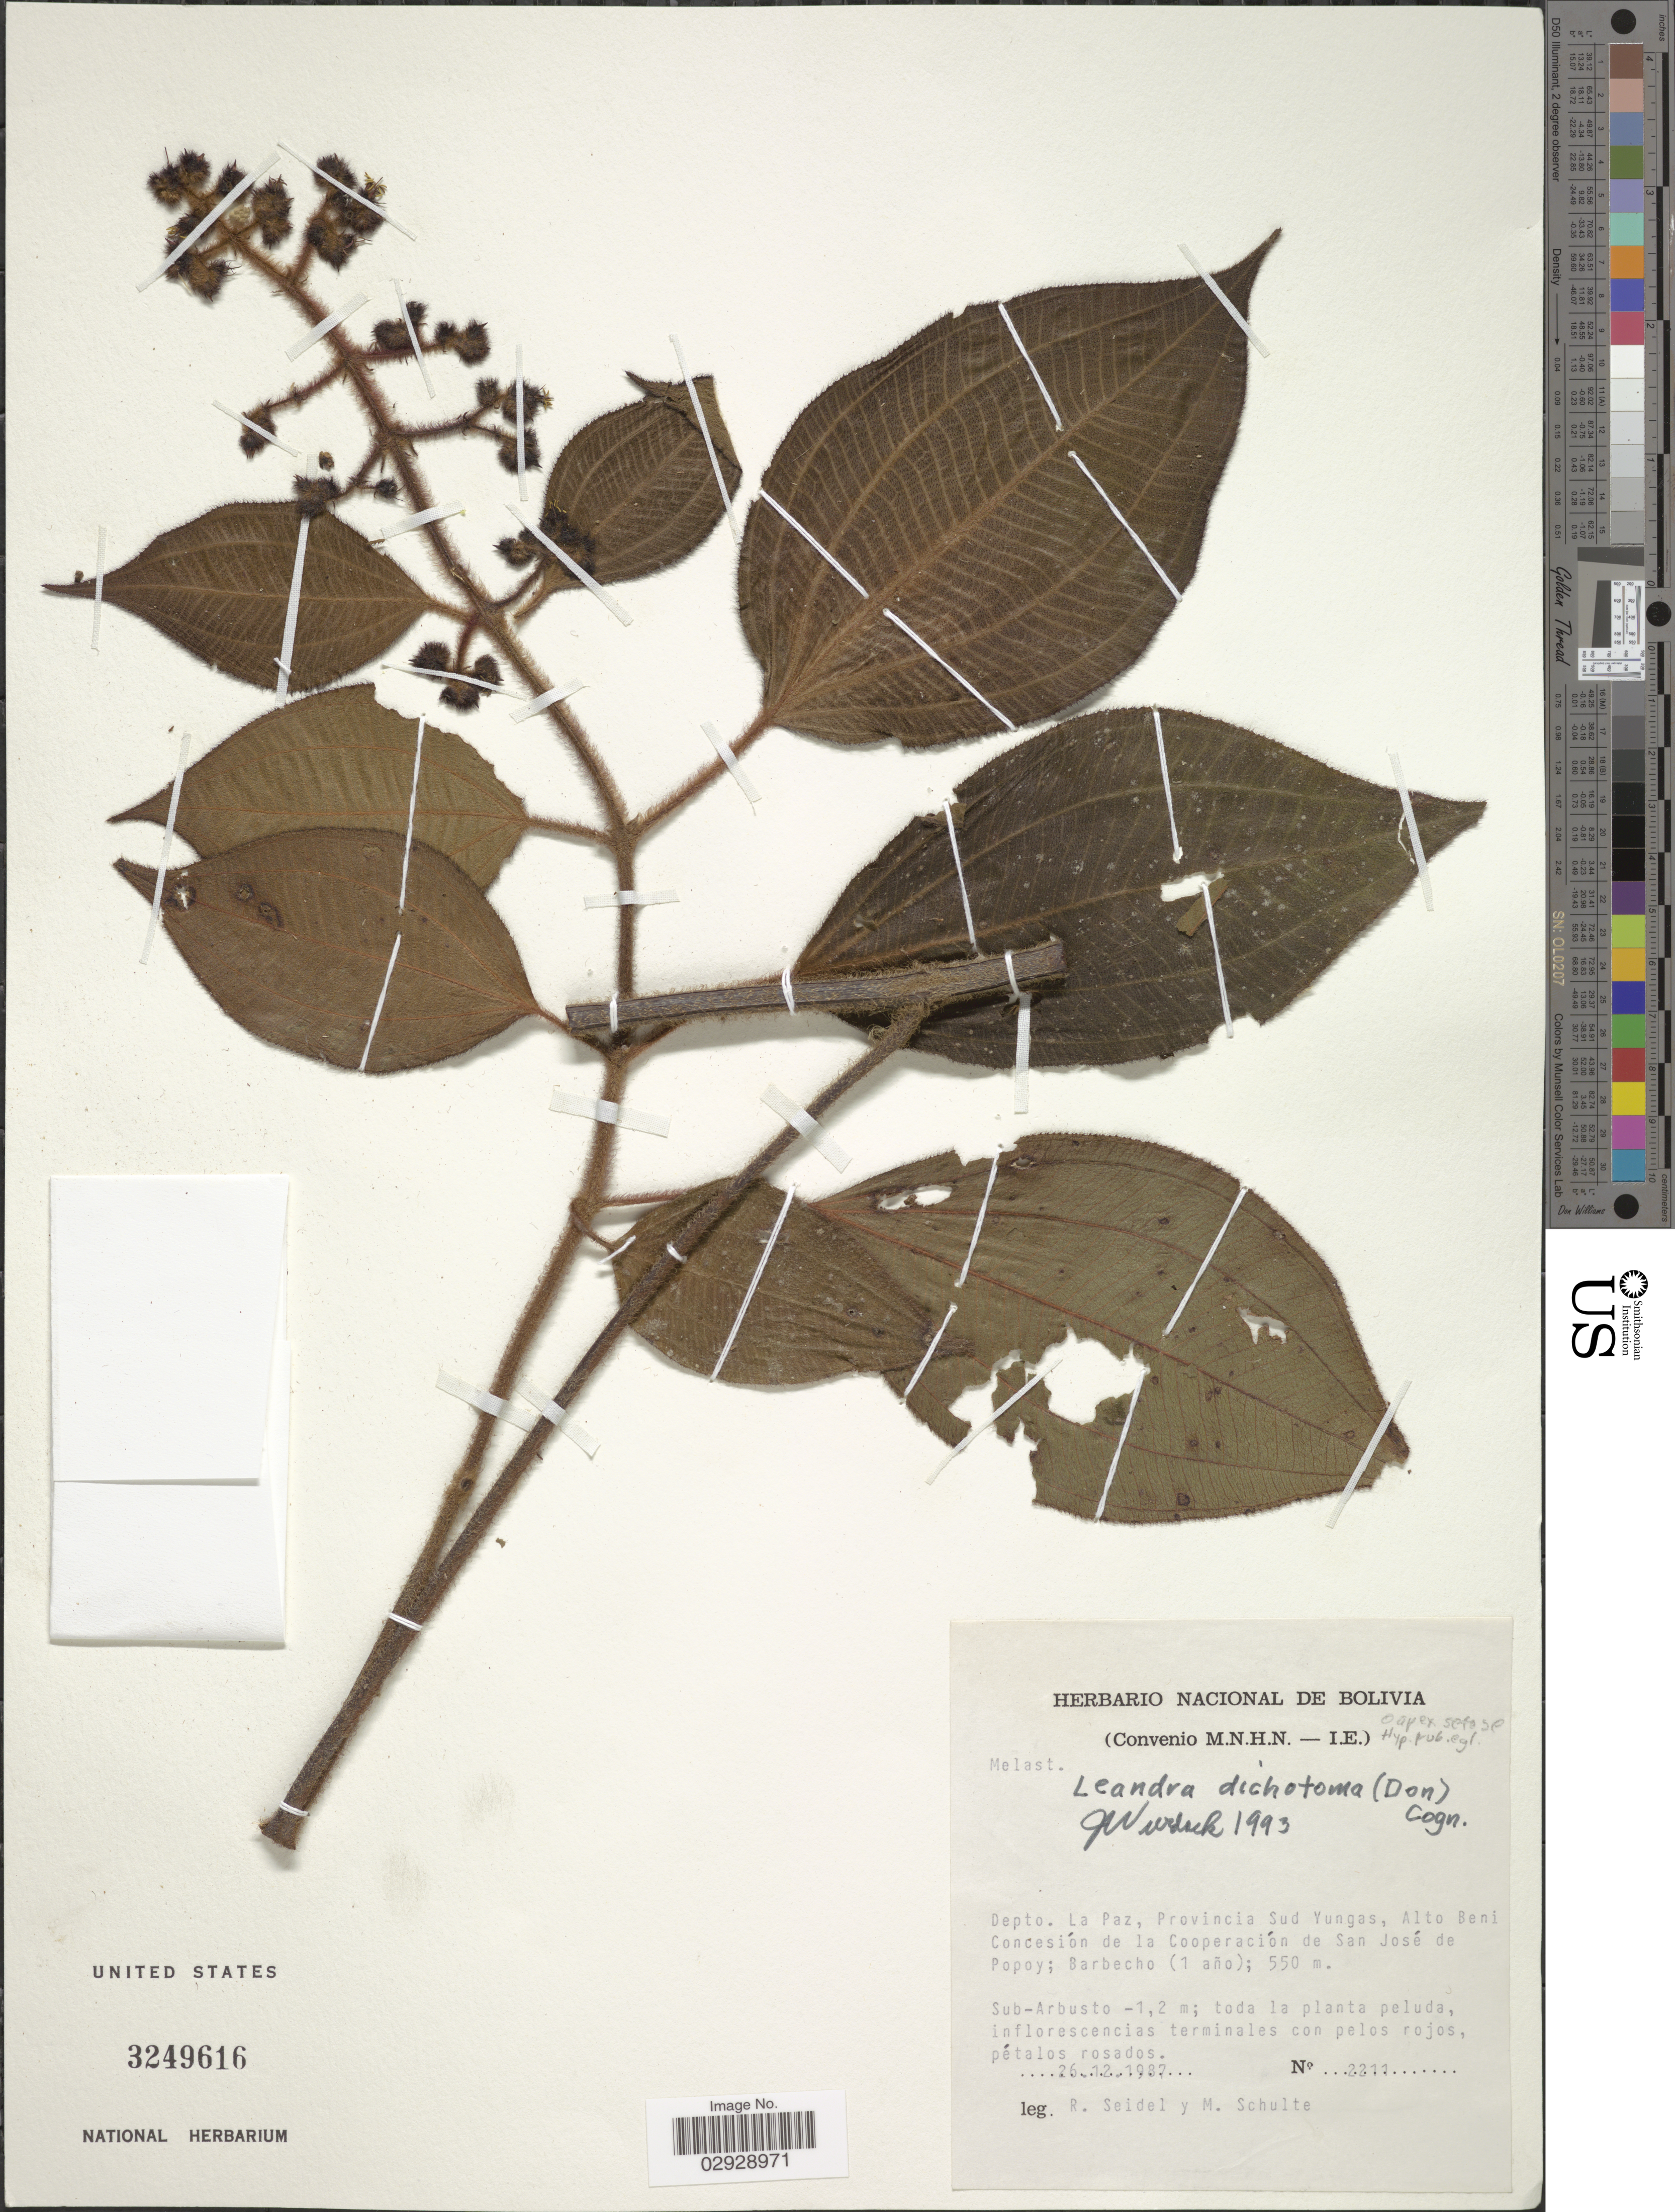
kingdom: Plantae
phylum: Tracheophyta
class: Magnoliopsida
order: Myrtales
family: Melastomataceae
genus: Leandra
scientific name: Leandra dichotoma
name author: (D. Don) Cogn.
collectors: R. Seidel & M. Schulte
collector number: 2211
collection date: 1987-12-26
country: Bolivia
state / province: La Paz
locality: Depto. La Paz, Provincia Sud Yungas, Alto Beni Concesión de la Cooperación de San José de Popoy; Barbecho (1 año).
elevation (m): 550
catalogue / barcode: US 3249616